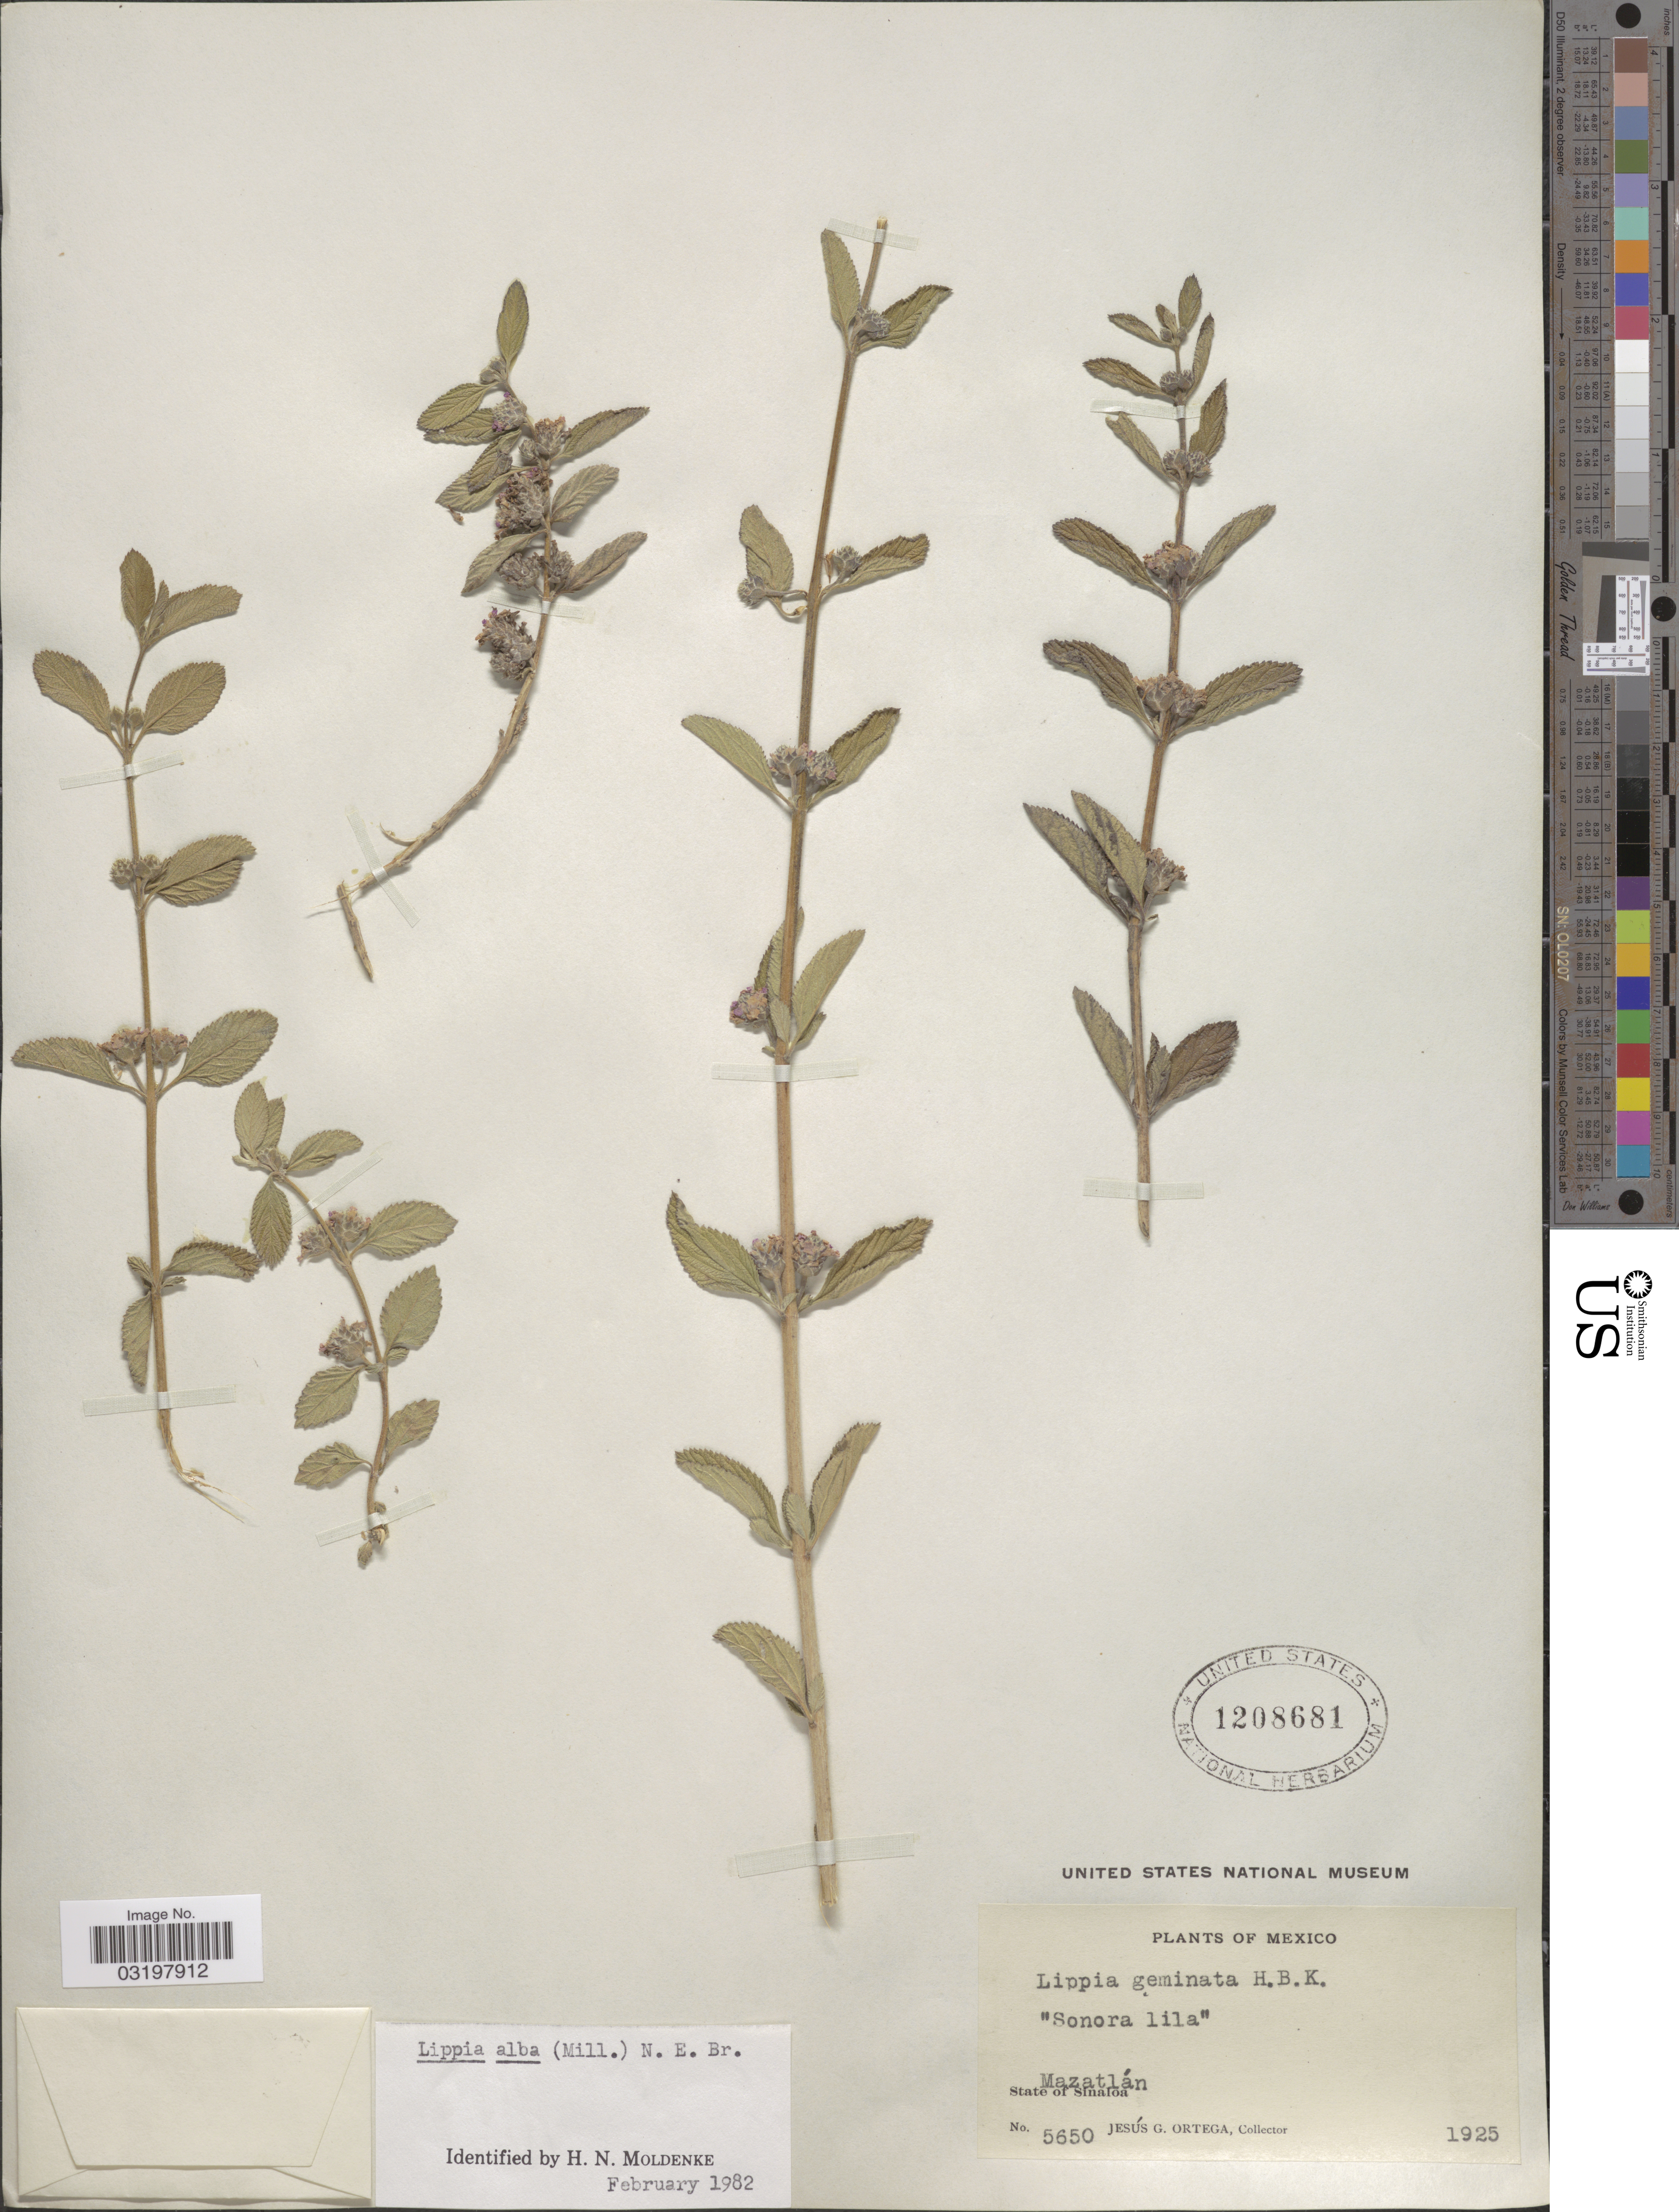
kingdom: Plantae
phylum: Tracheophyta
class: Magnoliopsida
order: Lamiales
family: Verbenaceae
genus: Lippia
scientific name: Lippia alba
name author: (Mill.) N.E. Br. ex Britton & P. Wilson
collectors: J. Ortega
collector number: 5650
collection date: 1925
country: Mexico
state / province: Sinaloa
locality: Mazatlán. State of Sinaloa.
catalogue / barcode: US 1208681